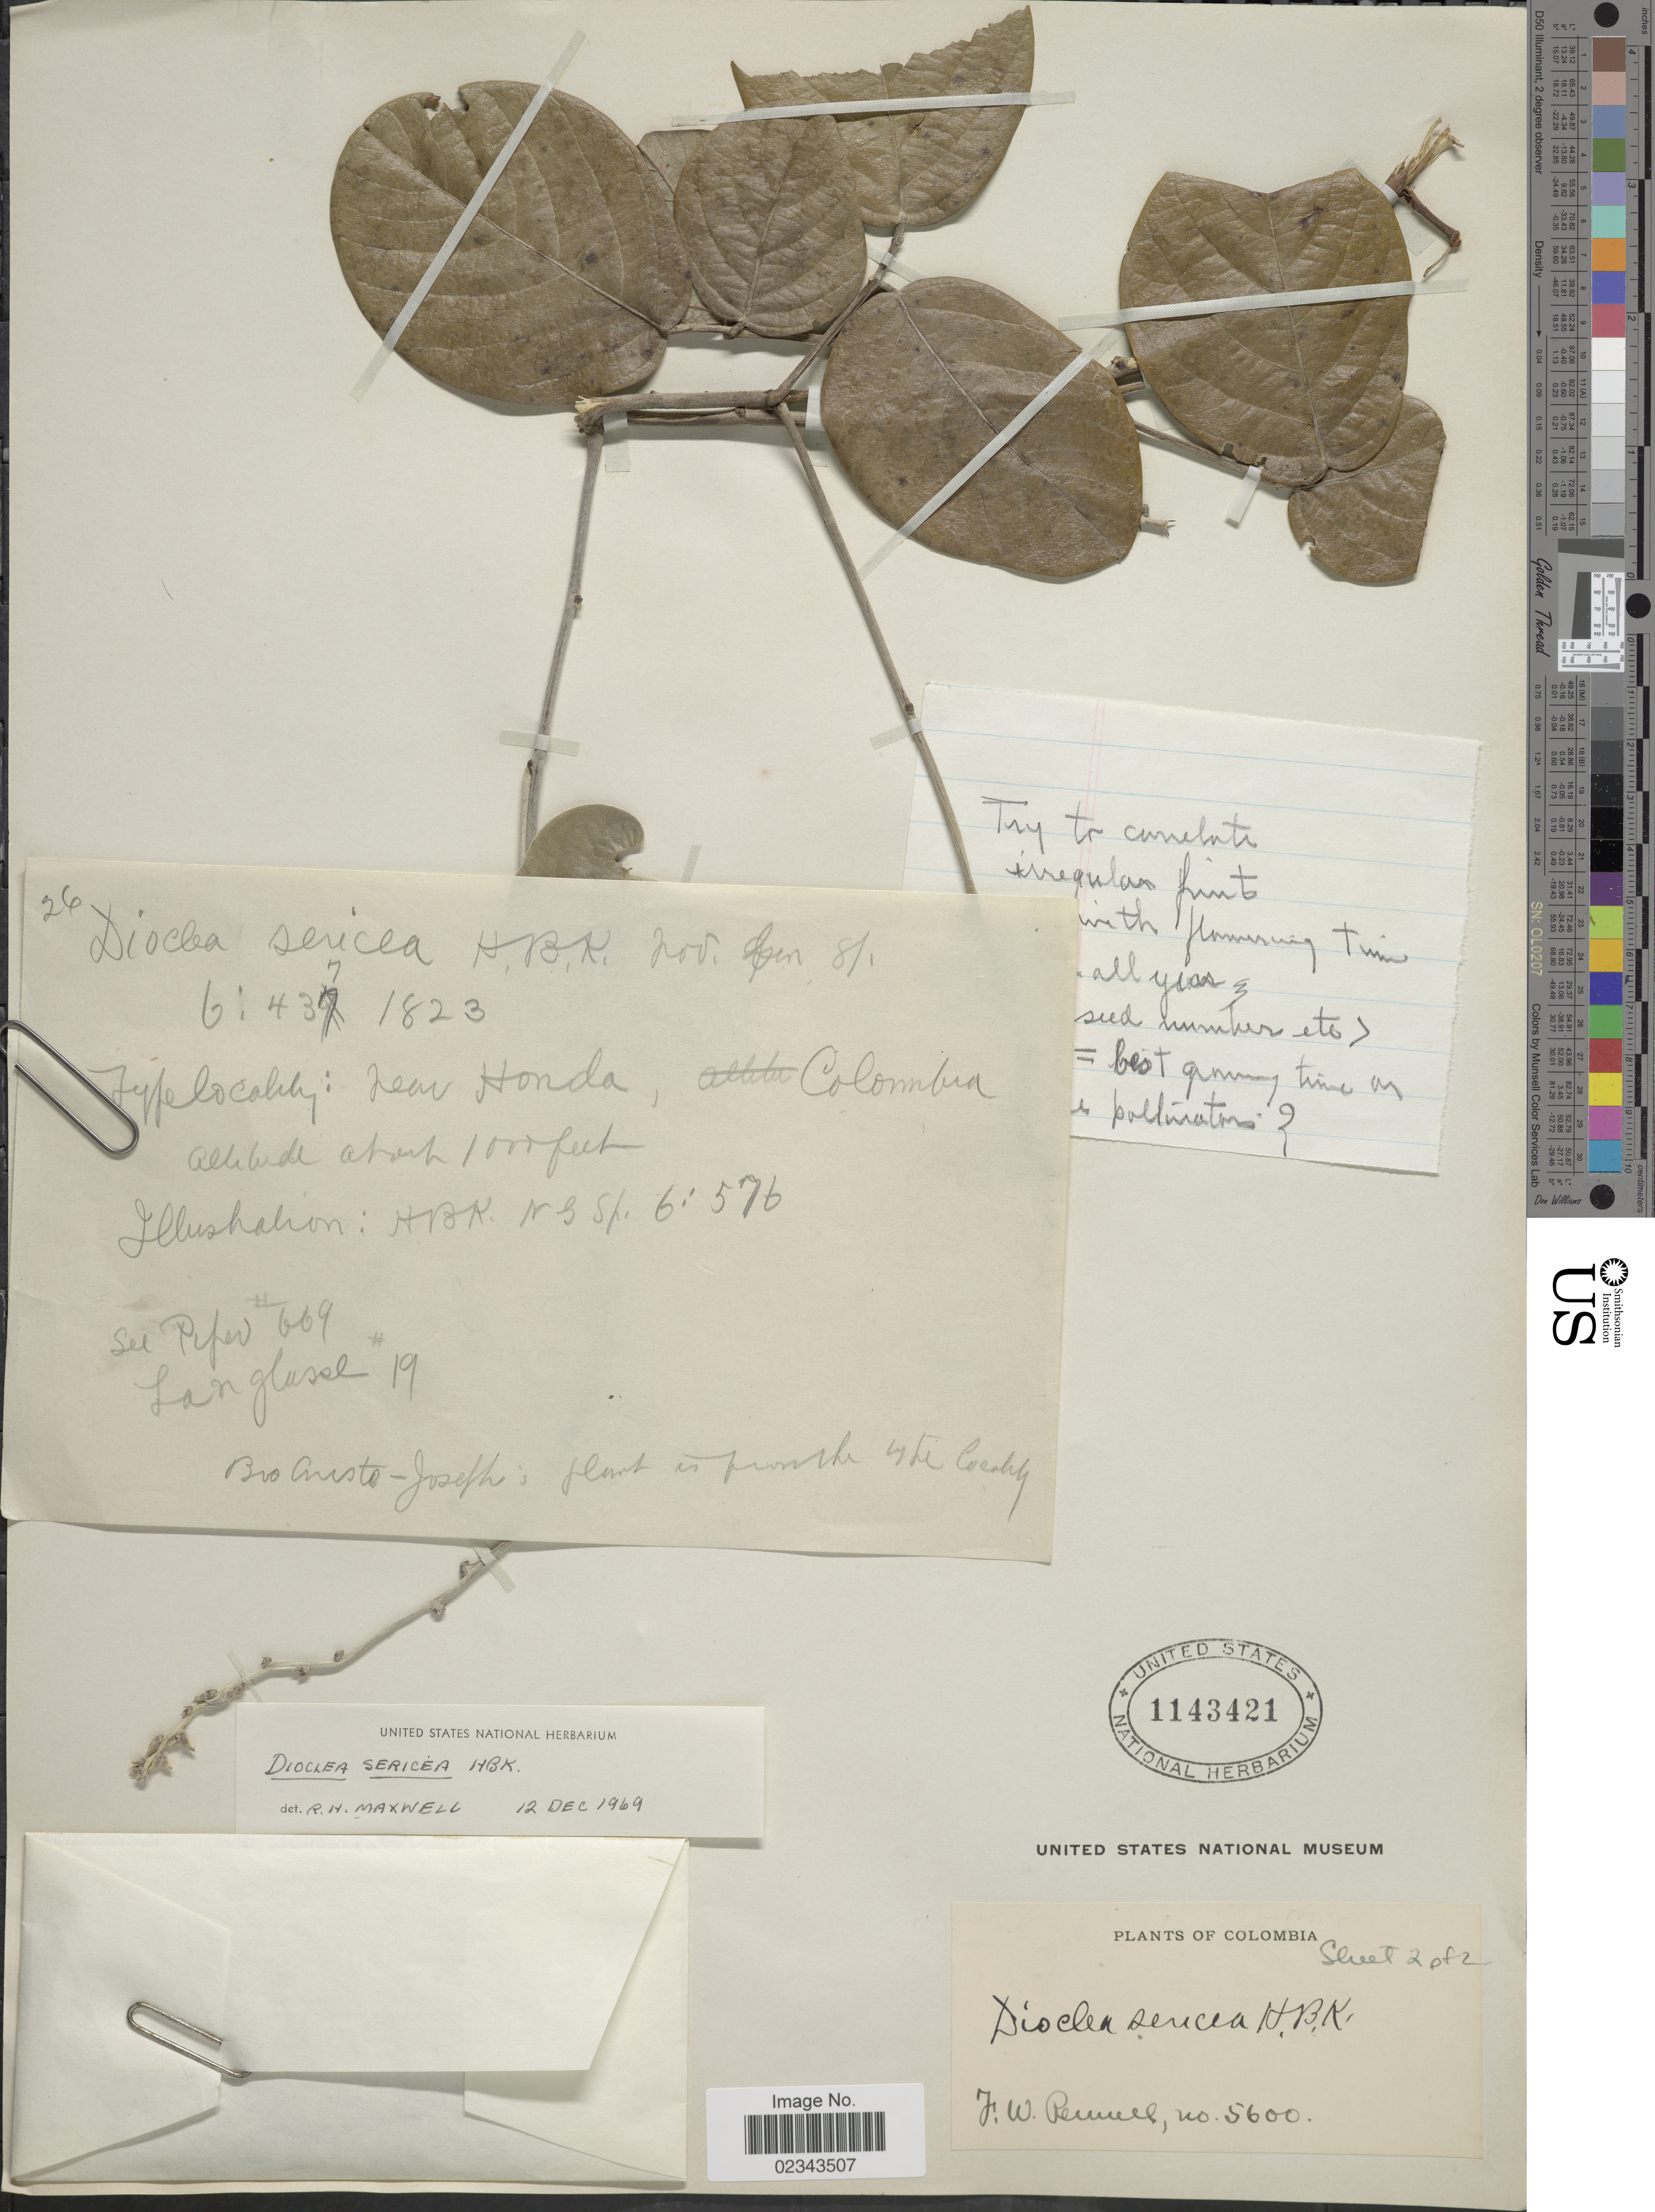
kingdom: Plantae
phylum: Tracheophyta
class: Magnoliopsida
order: Fabales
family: Fabaceae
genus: Dioclea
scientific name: Dioclea sericea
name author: Kunth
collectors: F. W. Pennell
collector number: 5600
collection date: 1823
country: Colombia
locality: Near Honda.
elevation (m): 305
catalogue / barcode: US 1143421